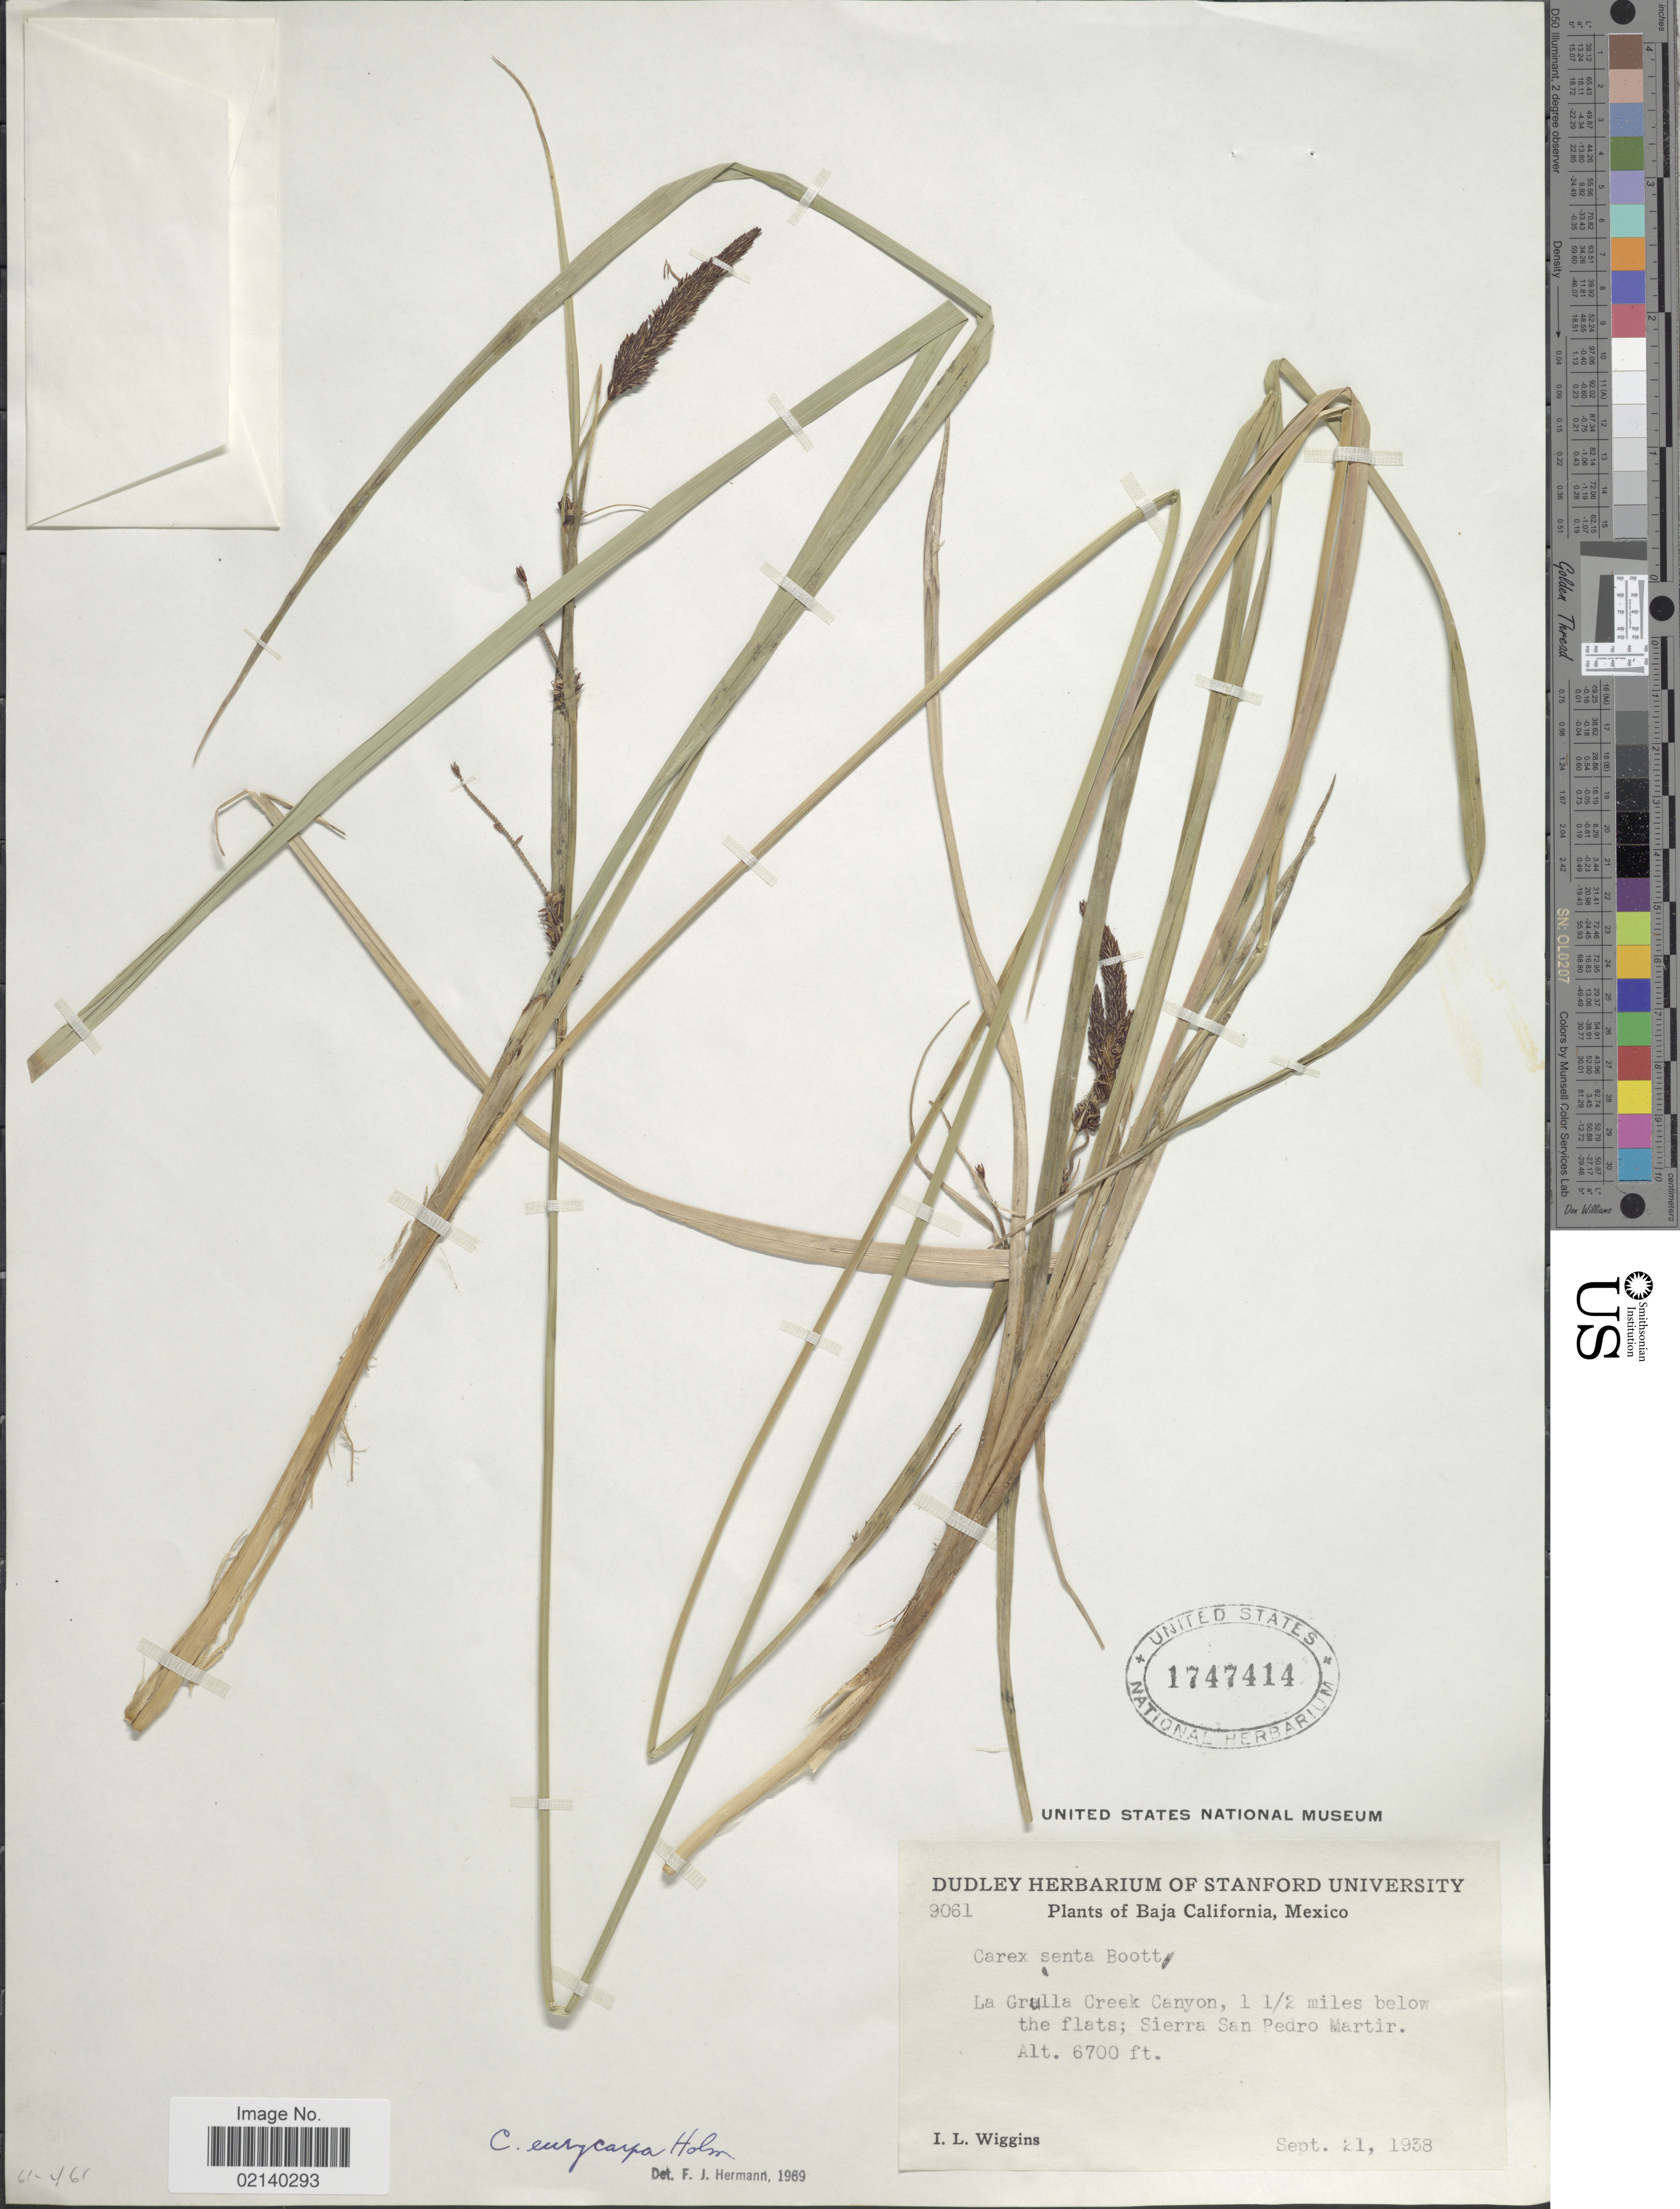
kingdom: Plantae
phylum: Tracheophyta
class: Liliopsida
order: Poales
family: Cyperaceae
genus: Carex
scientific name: Carex angustata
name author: Boott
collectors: I. L. Wiggins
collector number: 9061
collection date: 1938-09-21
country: Mexico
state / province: Baja California Norte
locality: La Grulla Creek Canyon, 1 ½ miles below the flats; Sierra San Pedro Martir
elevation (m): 2042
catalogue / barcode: US 1747414